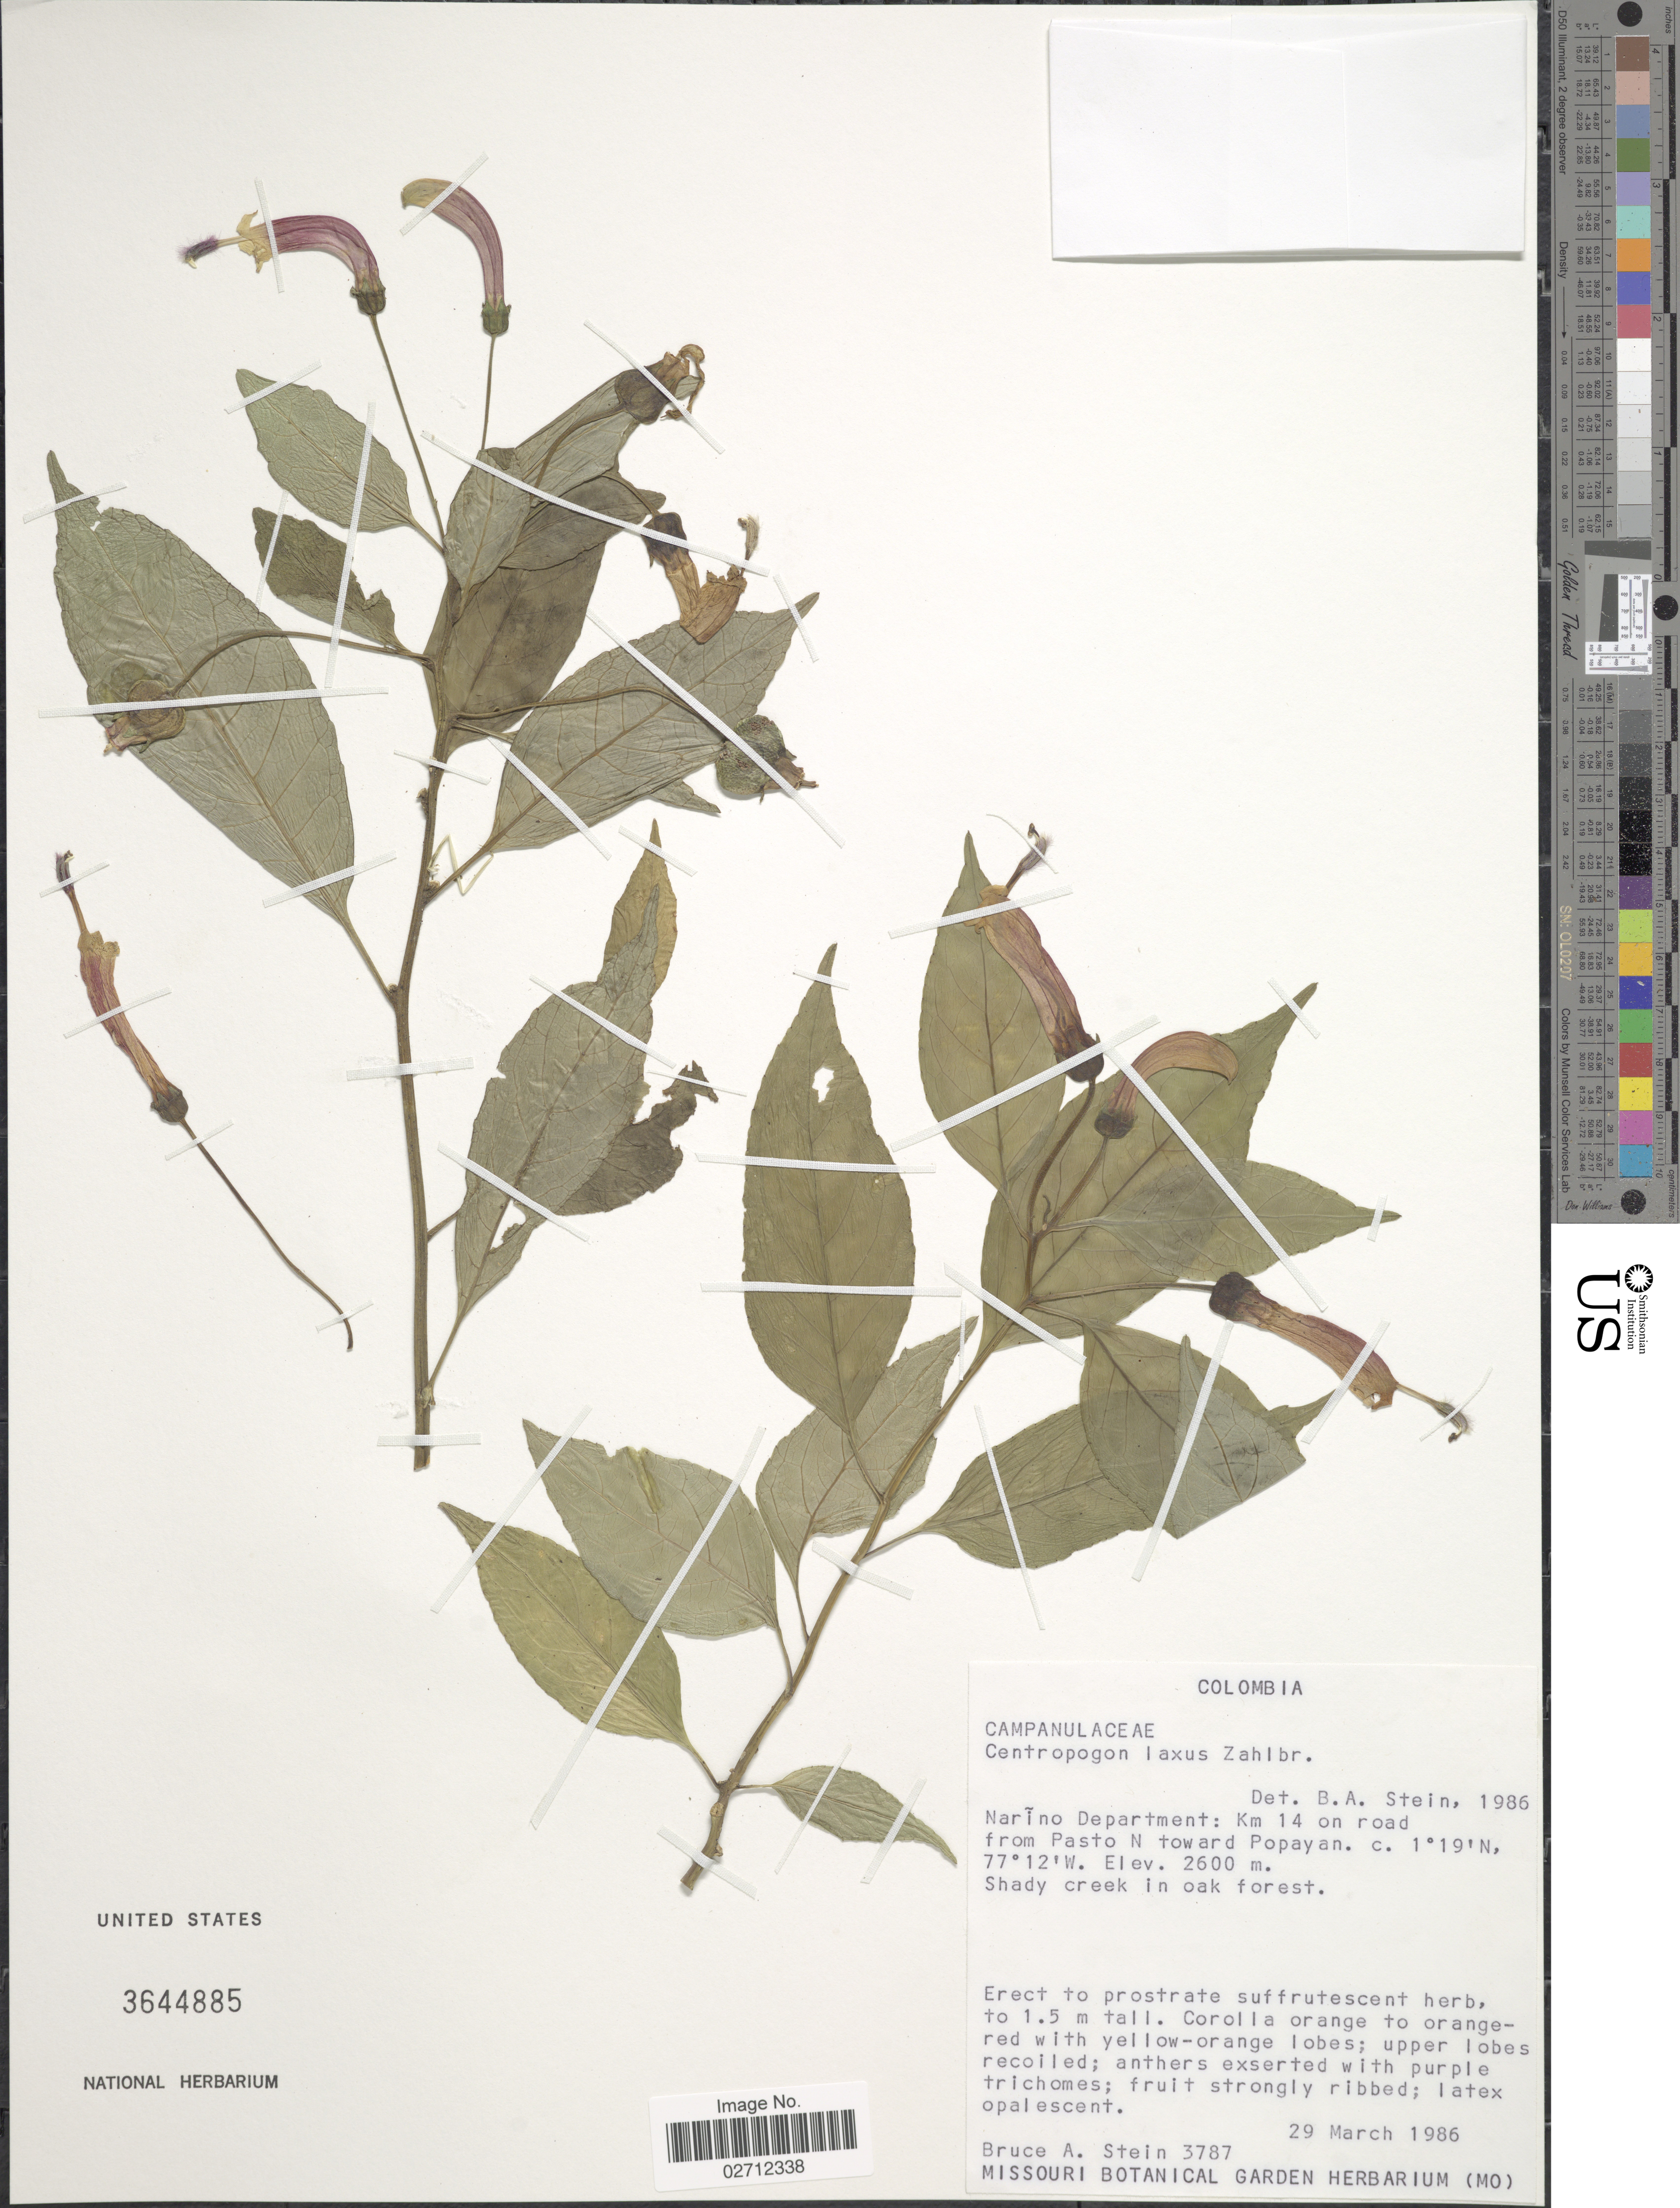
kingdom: Plantae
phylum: Tracheophyta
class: Magnoliopsida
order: Asterales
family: Campanulaceae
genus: Centropogon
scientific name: Centropogon laxus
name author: Zahlbr.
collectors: B. A. Stein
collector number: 3787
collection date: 1986-03-29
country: Colombia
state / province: Nariño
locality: Nariño Department: Km 14 on road from Pasto N toward Popayan. Shady creek in oak forest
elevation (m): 2600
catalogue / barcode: US 3644885